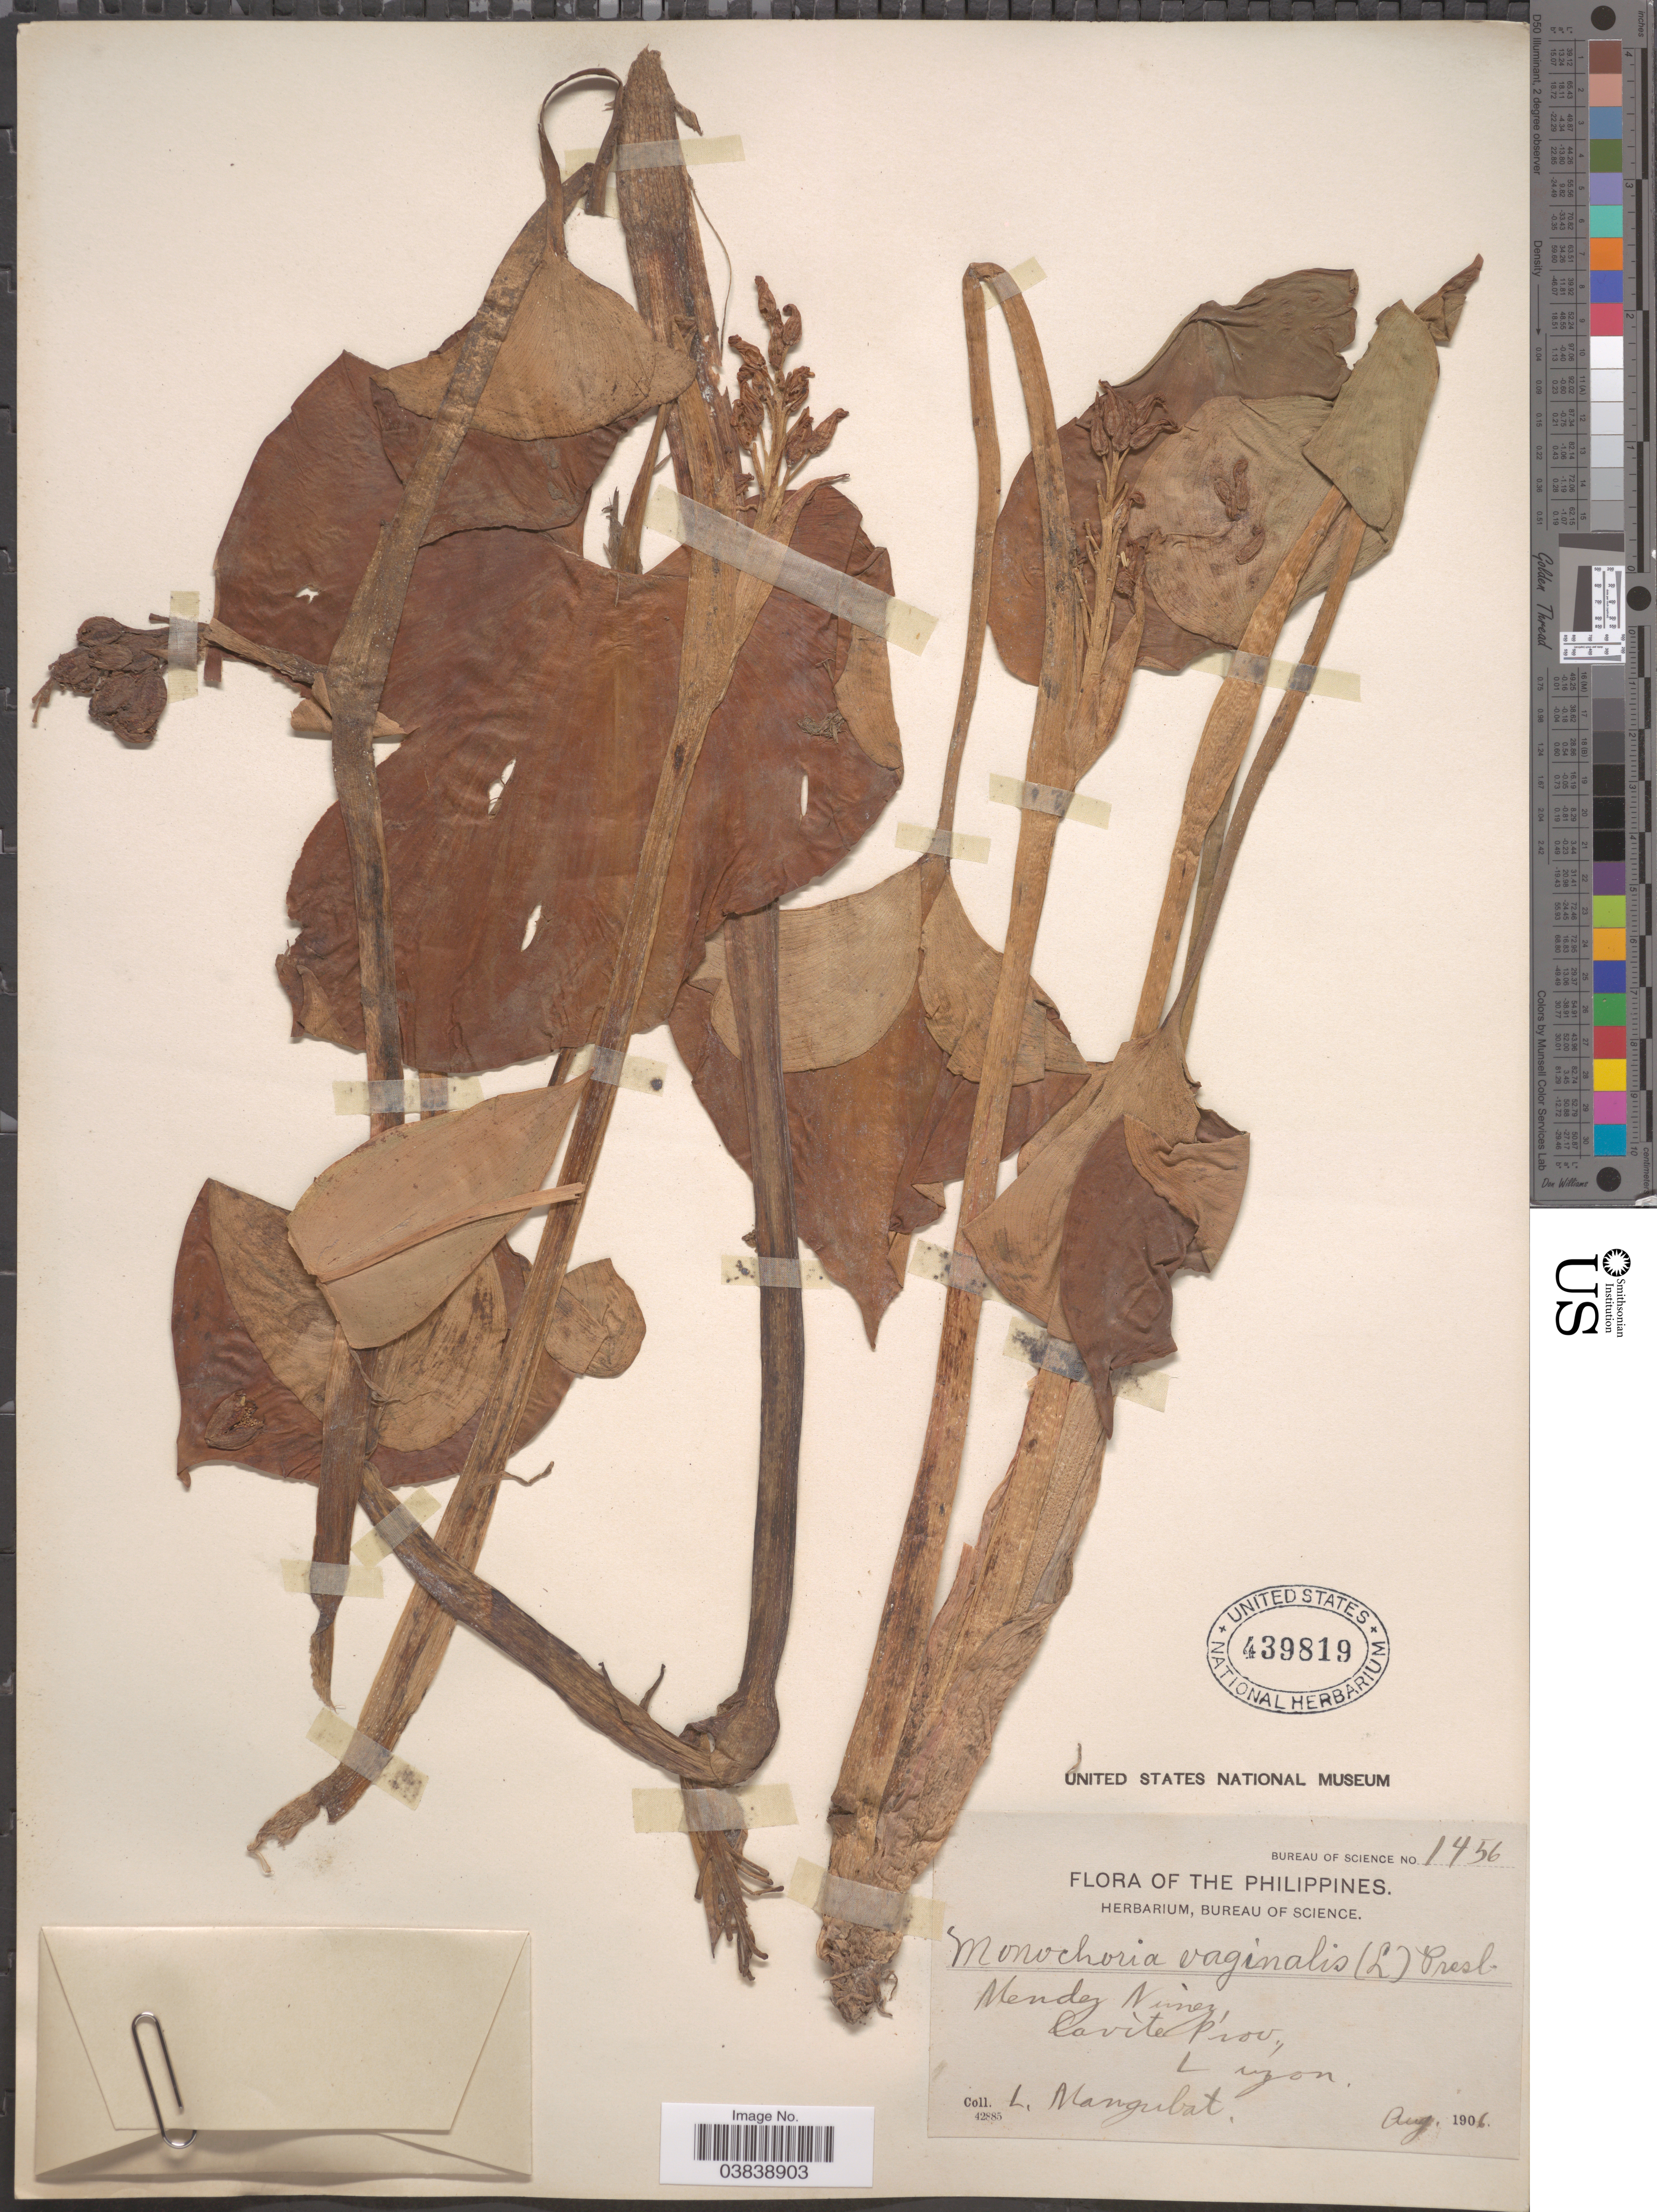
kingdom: Plantae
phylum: Tracheophyta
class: Liliopsida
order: Commelinales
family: Pontederiaceae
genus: Monochoria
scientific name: Monochoria vaginalis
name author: (Burm. f.) C. Presl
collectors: L. Mangubat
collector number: Bureau of Science 1456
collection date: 1906-08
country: Philippines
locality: Mendez Nunez, Cavite Prov., Luzon.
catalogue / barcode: US 439819